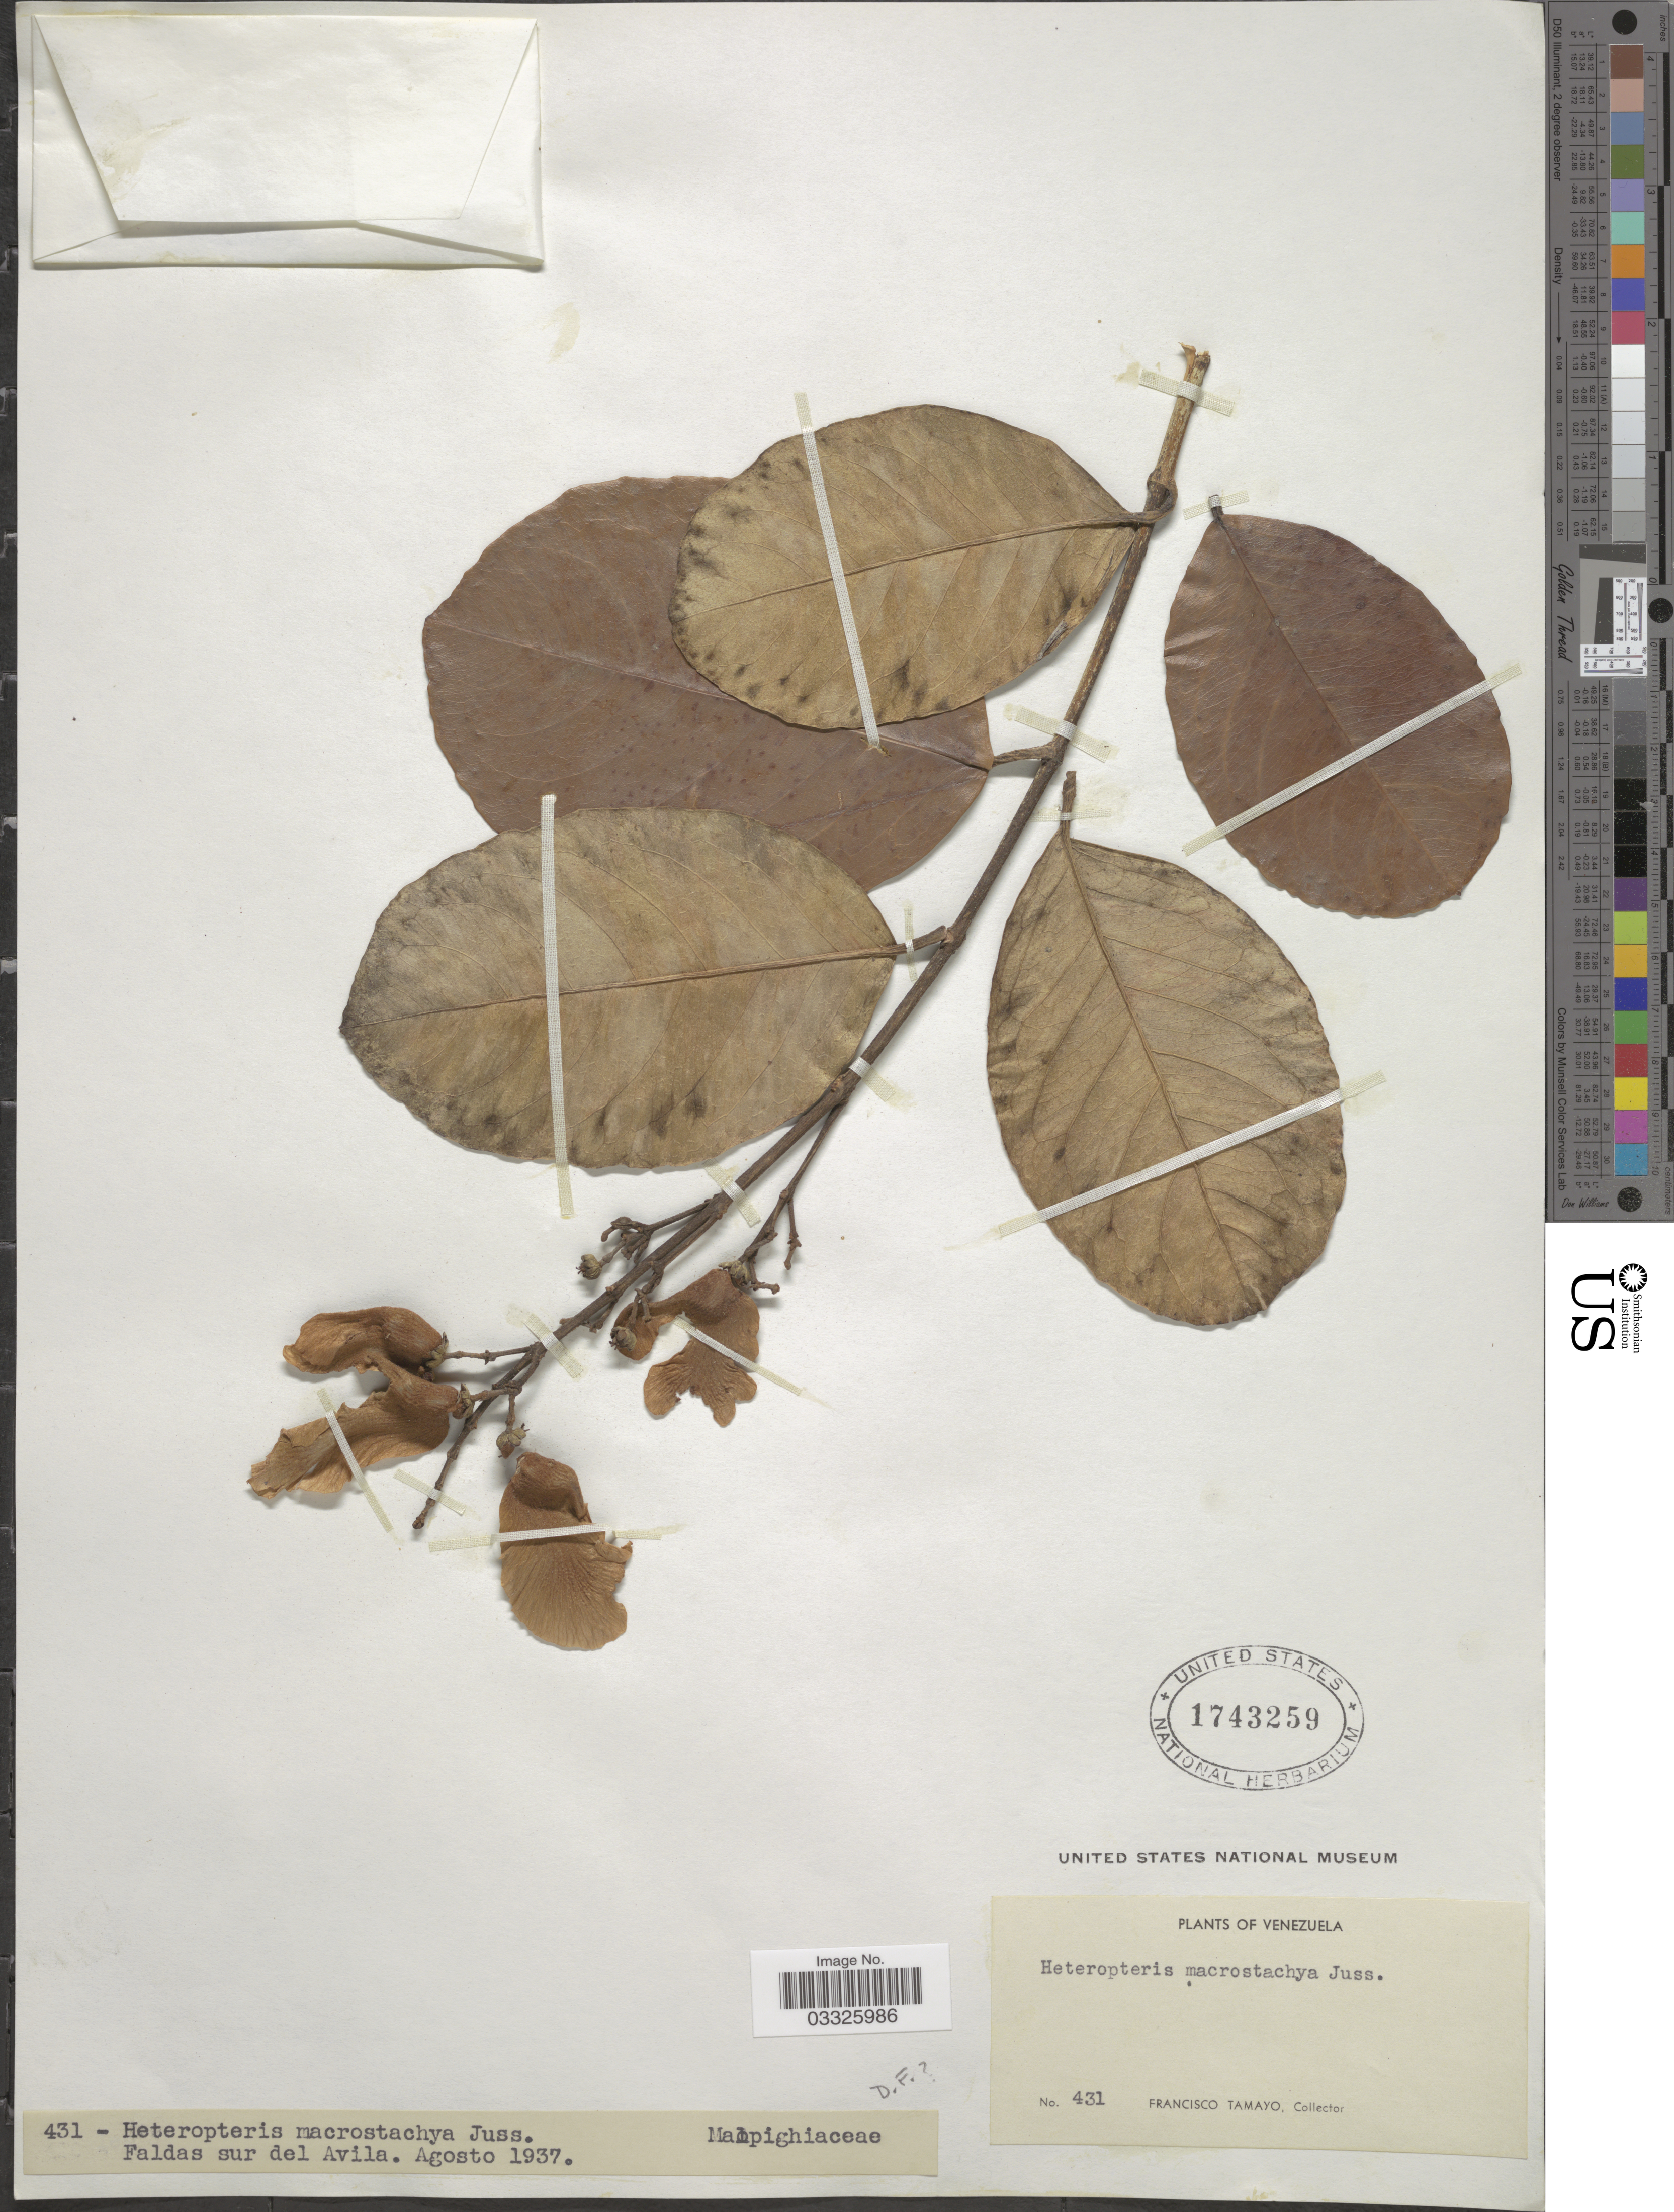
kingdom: Plantae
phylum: Tracheophyta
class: Magnoliopsida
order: Malpighiales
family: Malpighiaceae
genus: Heteropterys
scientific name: Heteropterys macrostachya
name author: A. Juss.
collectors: F. Tamayo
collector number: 431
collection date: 1937-08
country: Venezuela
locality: D. F. Faldas sur del Avila.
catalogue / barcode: US 1743259